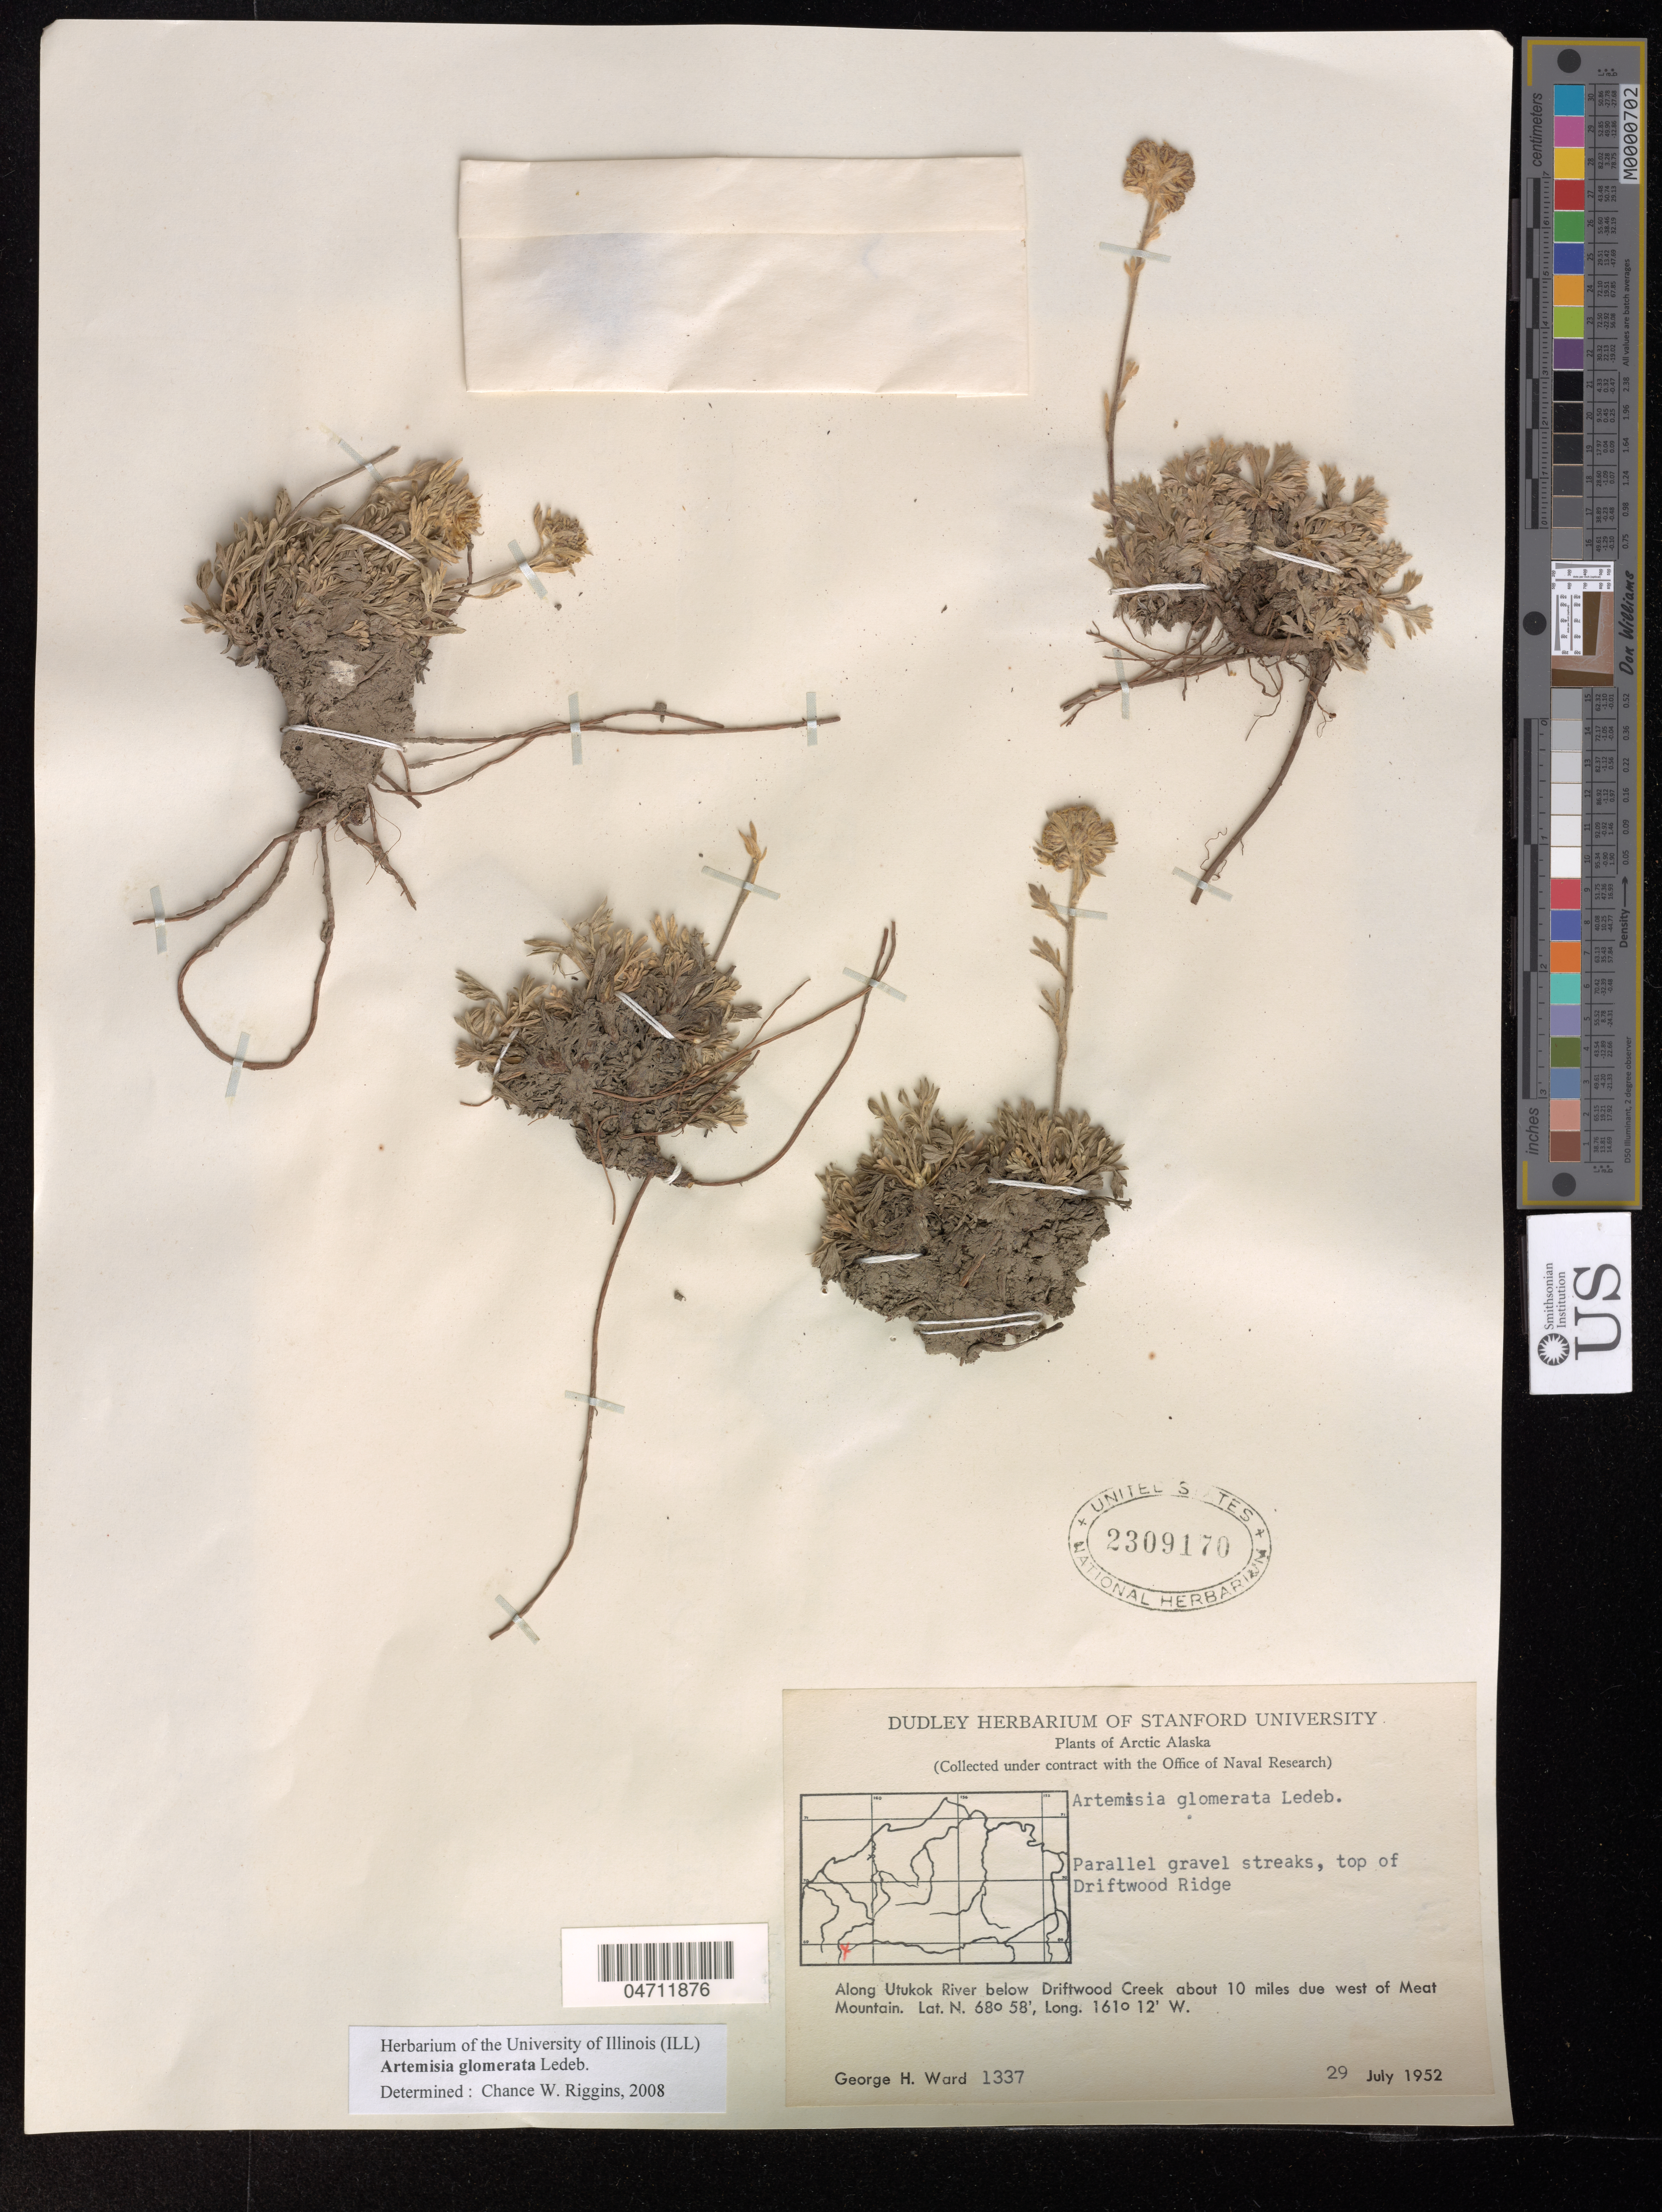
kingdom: Plantae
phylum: Tracheophyta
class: Magnoliopsida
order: Asterales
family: Asteraceae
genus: Artemisia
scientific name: Artemisia glomerata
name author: Ledeb.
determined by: Riggins, Chance W.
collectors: G. H. Ward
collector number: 1337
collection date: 1952-07-29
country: United States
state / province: Alaska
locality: Arctic Alaska, Along Utukok River below Driftwood Creek about 10 miles due west of Meat Mountain, Small mossy hummocks at N base of hillside & up to top, Driftwood Ridge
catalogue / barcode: US 2309170